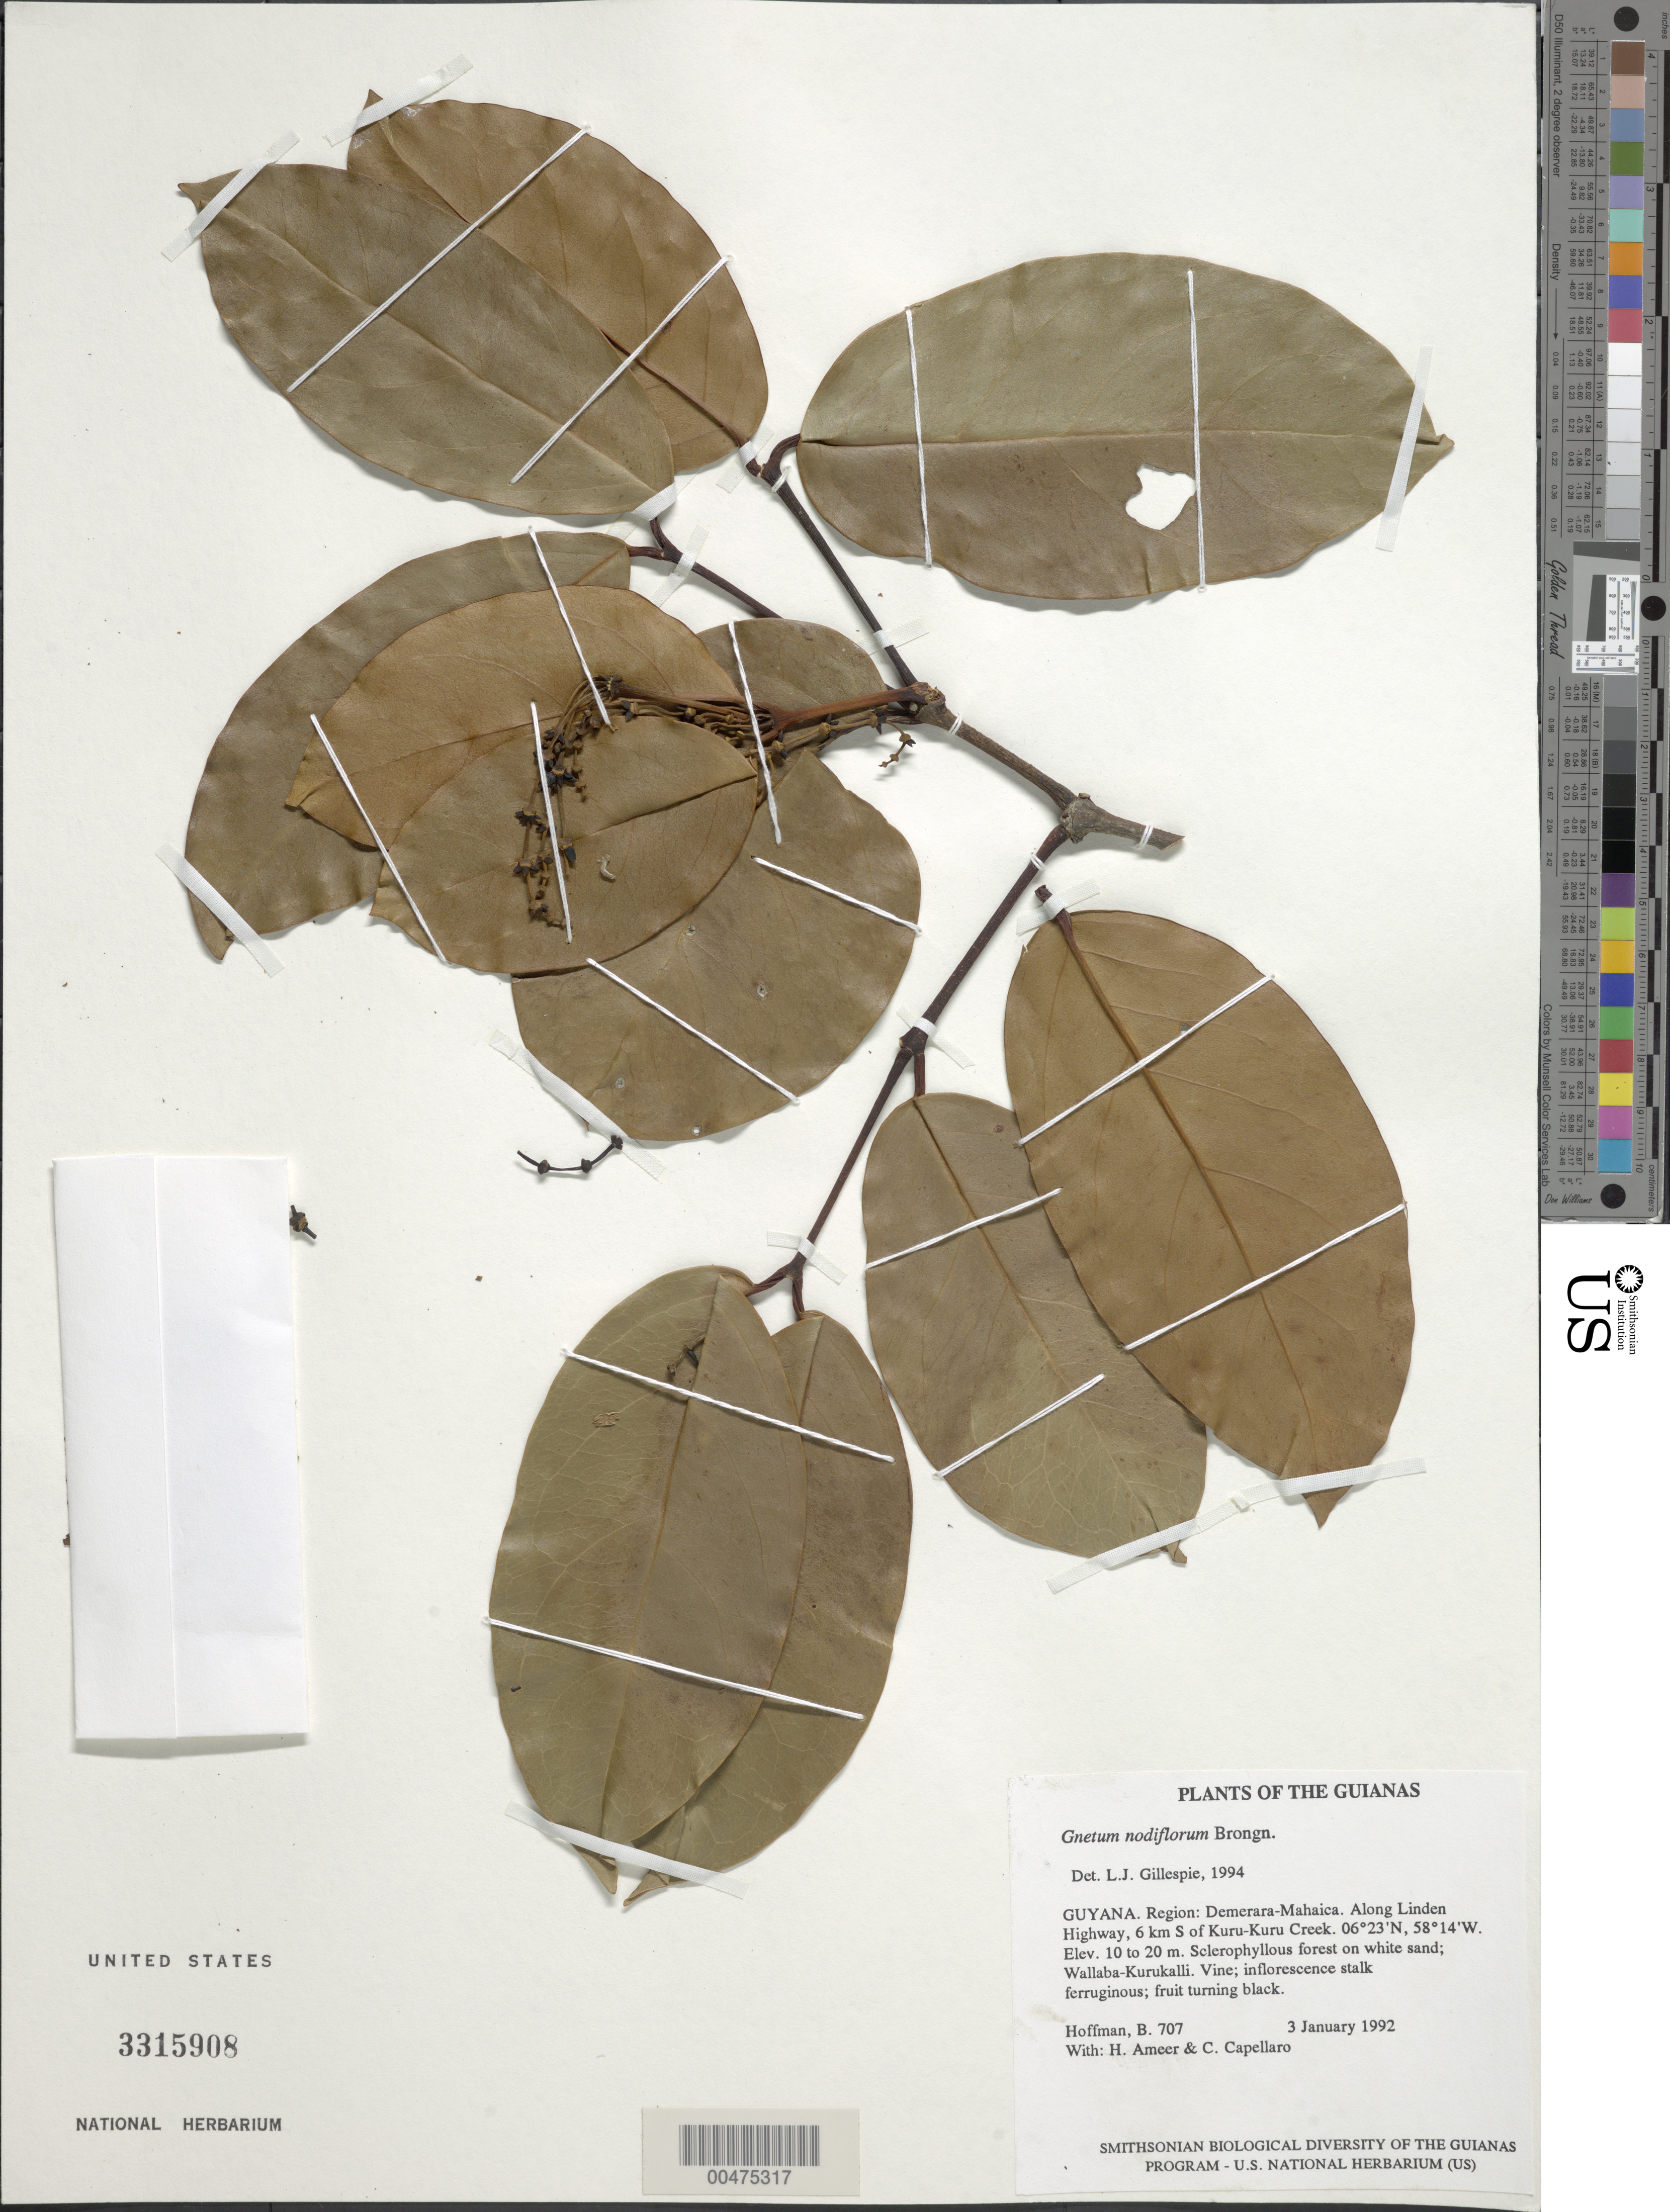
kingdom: Plantae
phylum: Tracheophyta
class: Gnetopsida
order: Gnetales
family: Gnetaceae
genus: Gnetum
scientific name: Gnetum nodiflorum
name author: Brongn.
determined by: Gillespie, L. J.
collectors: B. Hoffman, H. Ameer & C. Capellaro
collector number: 707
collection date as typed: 3 January 1992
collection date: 1992-01-03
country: Guyana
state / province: Demerara-Mahaica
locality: Along Linden Highway, 6 km S of Kuru-Kuru Creek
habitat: Sclerophyllous forest on white sand; Wallaba-Kurukalli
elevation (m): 10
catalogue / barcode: US 3315908